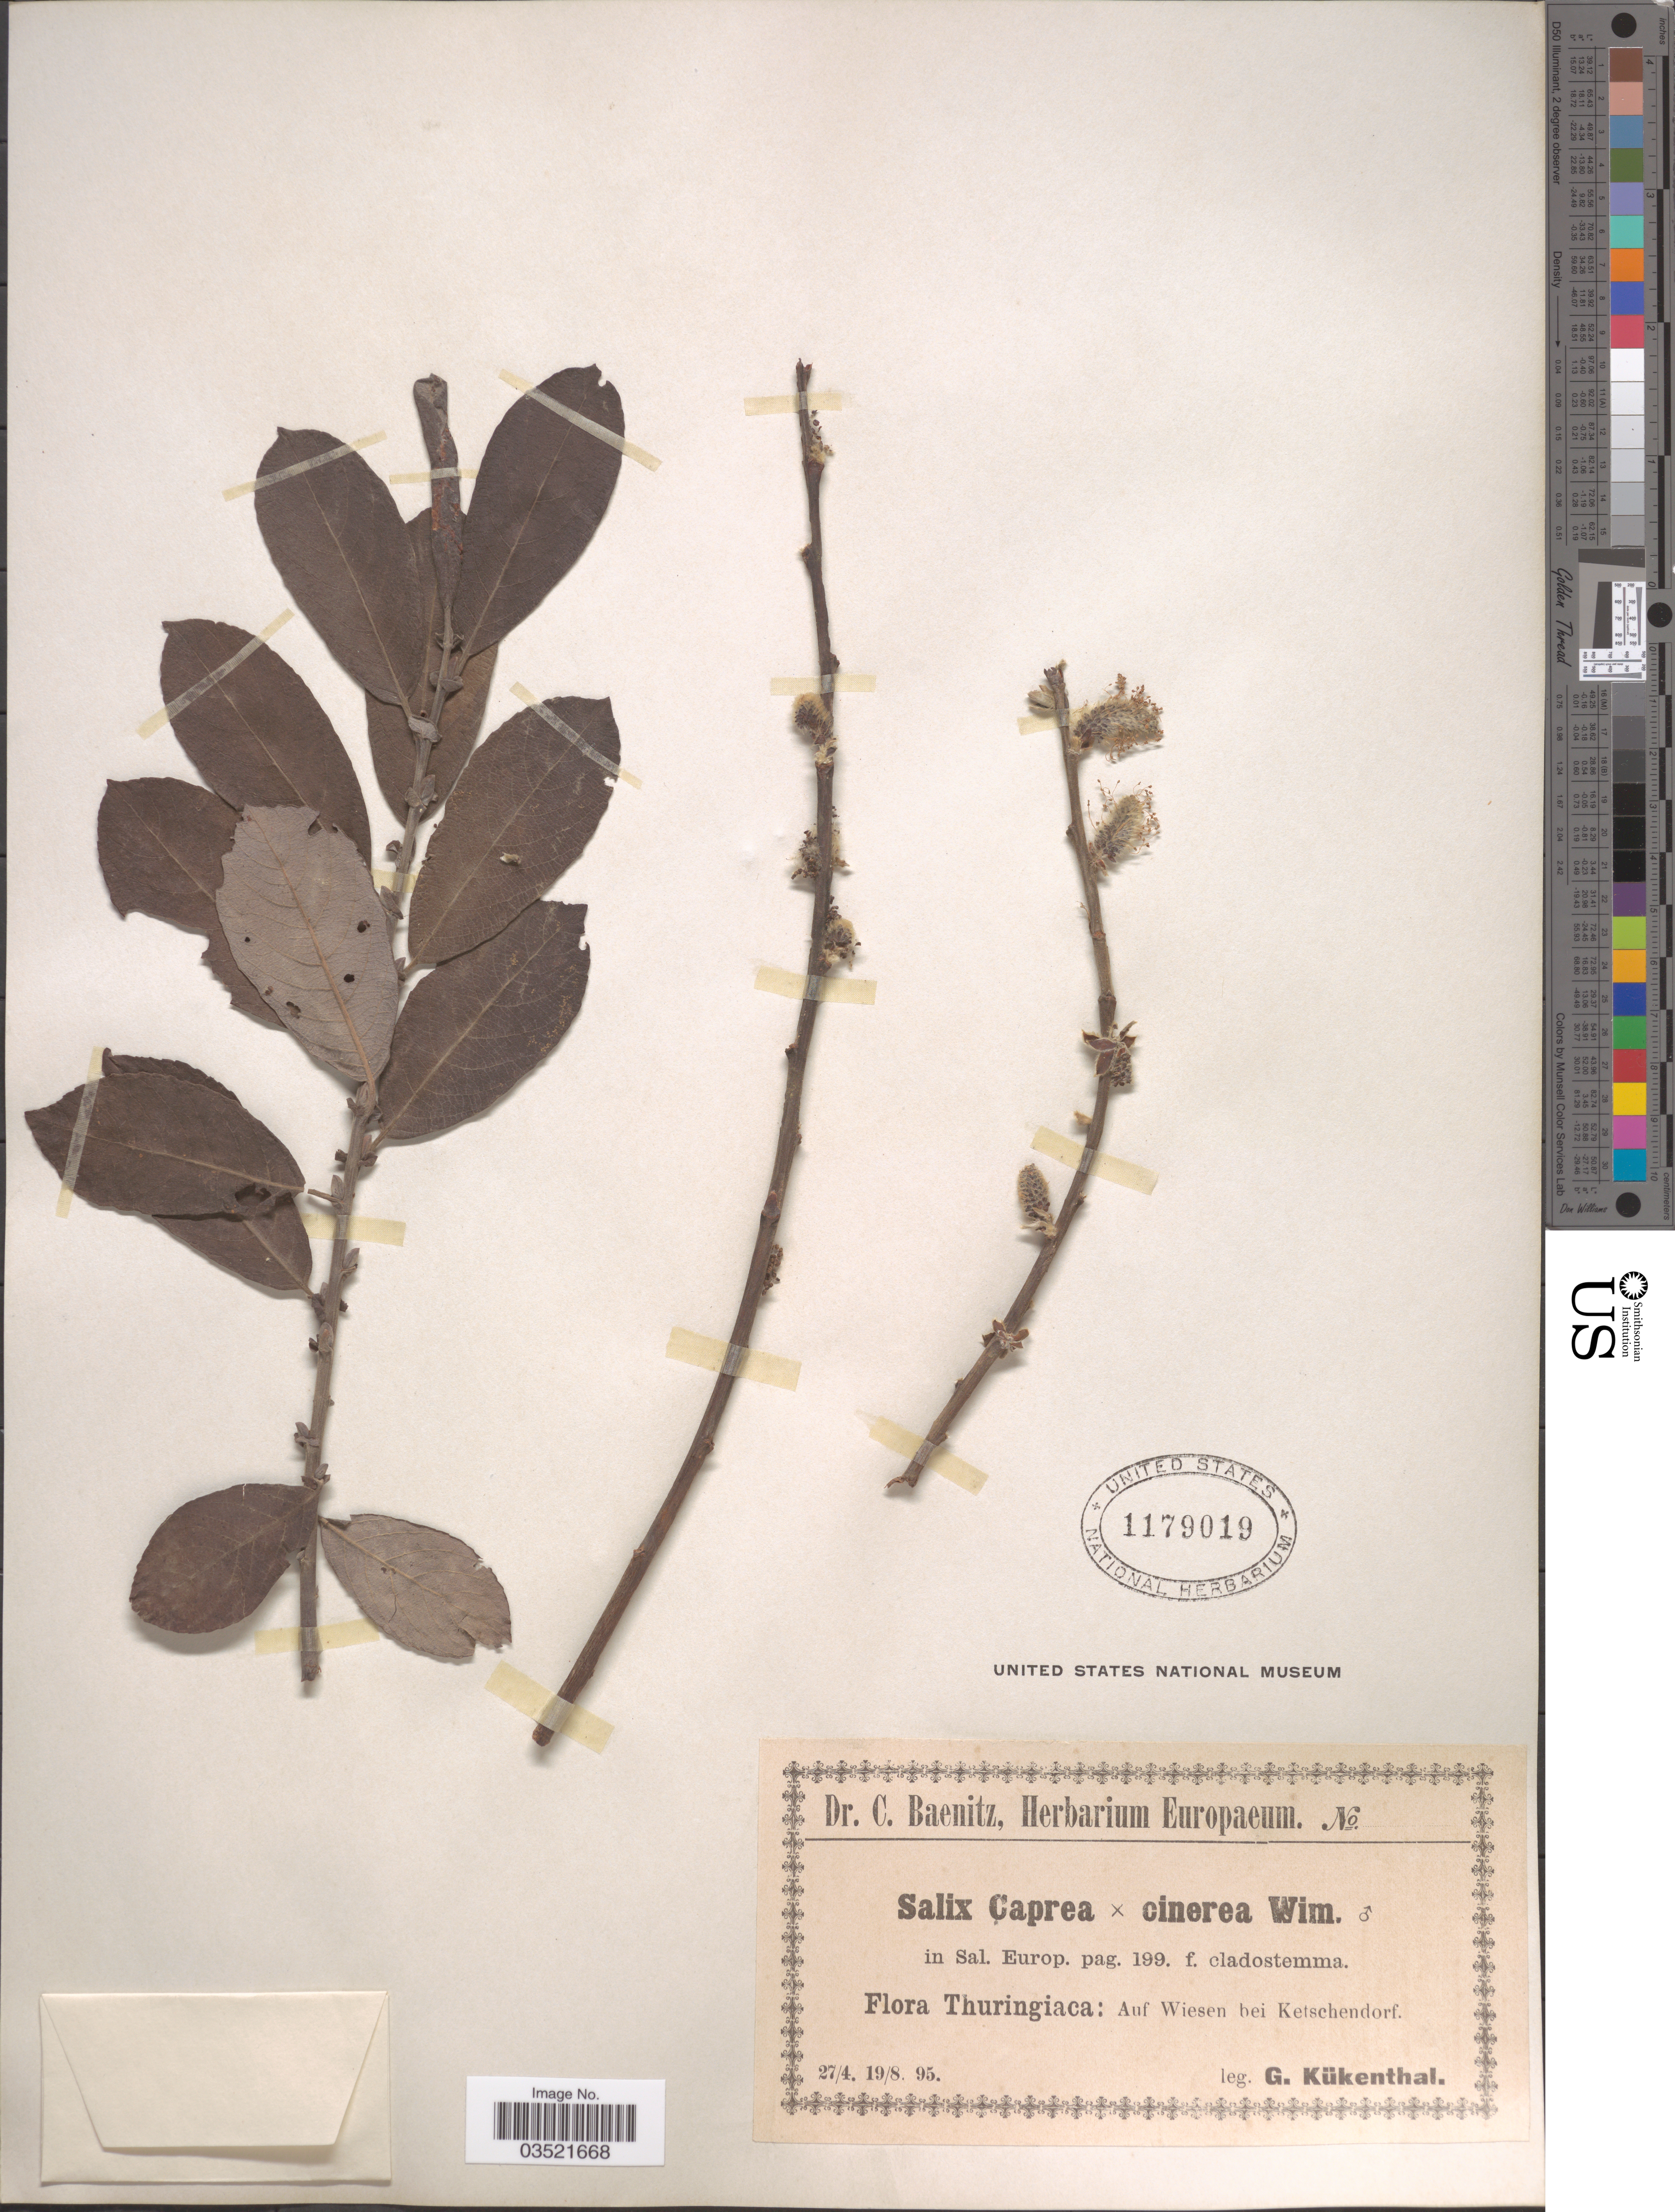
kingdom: Plantae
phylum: Tracheophyta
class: Magnoliopsida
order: Malpighiales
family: Salicaceae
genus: Salix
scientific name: Salix caprea x S. cinerea f. cladostemma Seemen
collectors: G. Kükenthal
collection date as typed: Transcribed d/m/y: 27/4/95 to 19/8/95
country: Germany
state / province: Thuringia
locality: Thuringiaca: Auf Wiesen bei Ketschendorf.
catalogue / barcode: US 1179019